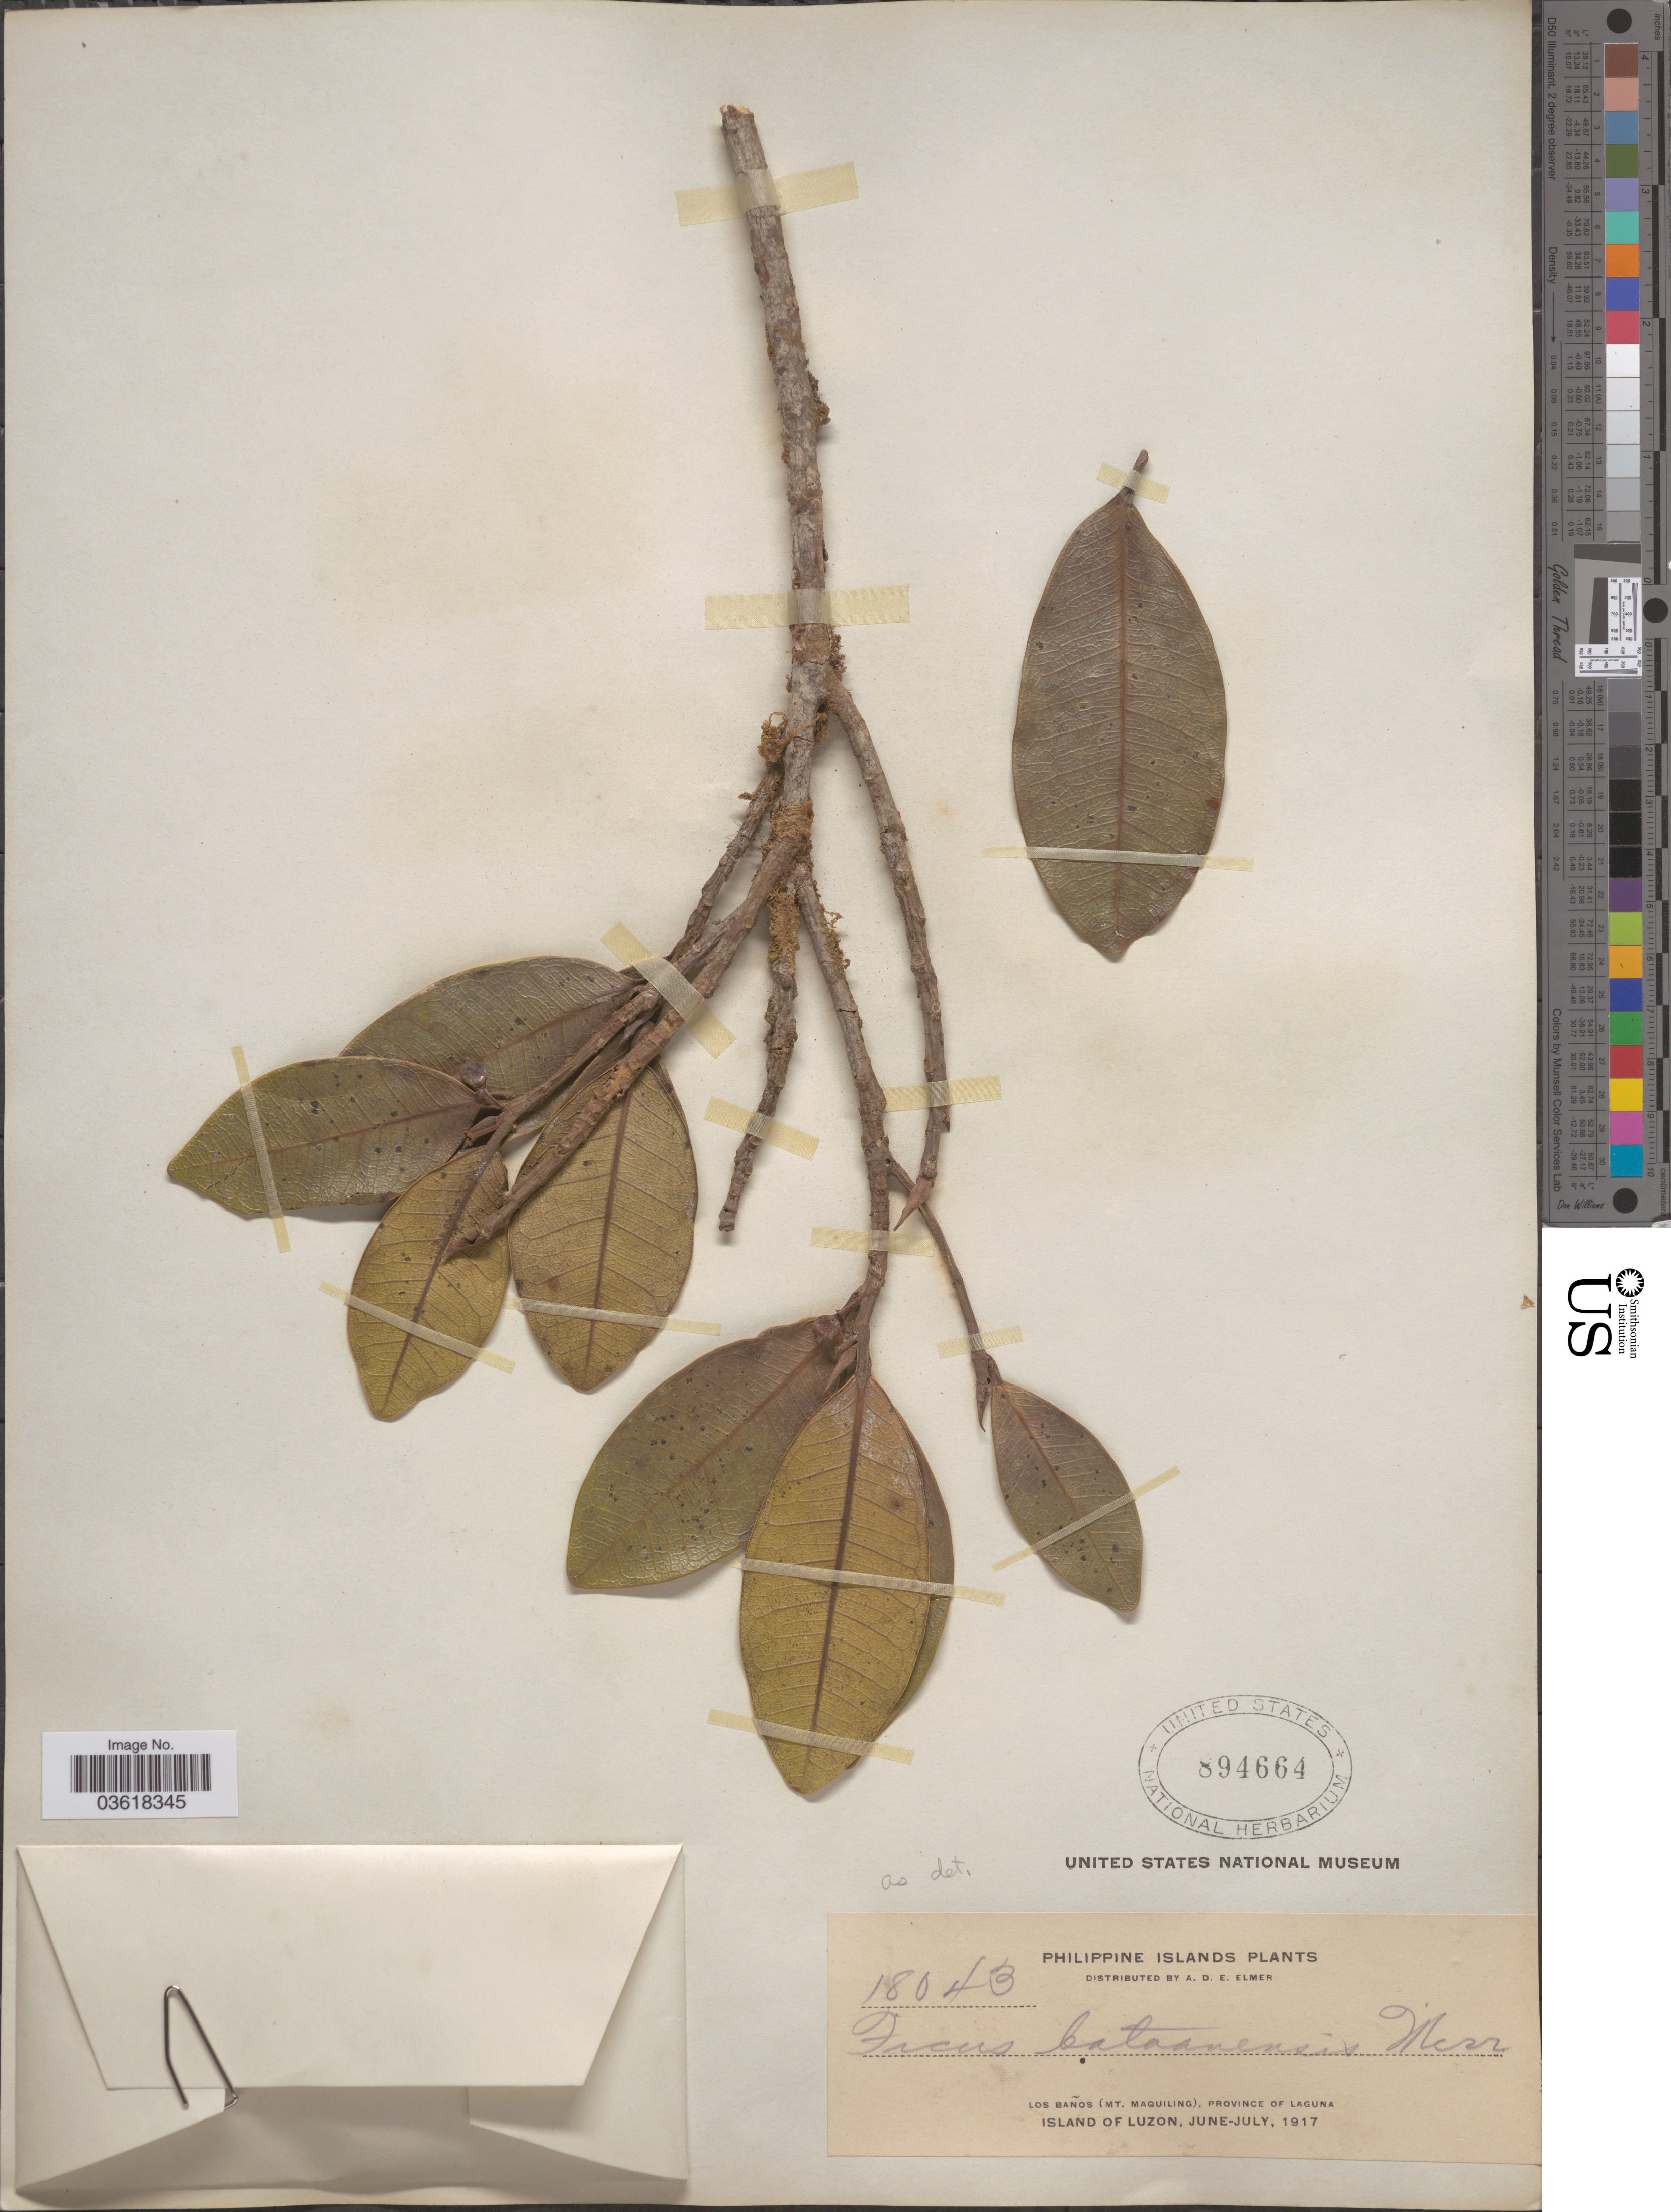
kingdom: Plantae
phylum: Tracheophyta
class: Magnoliopsida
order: Rosales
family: Moraceae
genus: Ficus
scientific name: Ficus bataanensis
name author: Merr.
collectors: A. D. E. Elmer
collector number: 18043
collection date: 1917-06/1917-07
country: Philippines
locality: Los Baños (Mt. Maquiling), Province of Laguna, Island of Luzon.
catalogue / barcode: US 894664